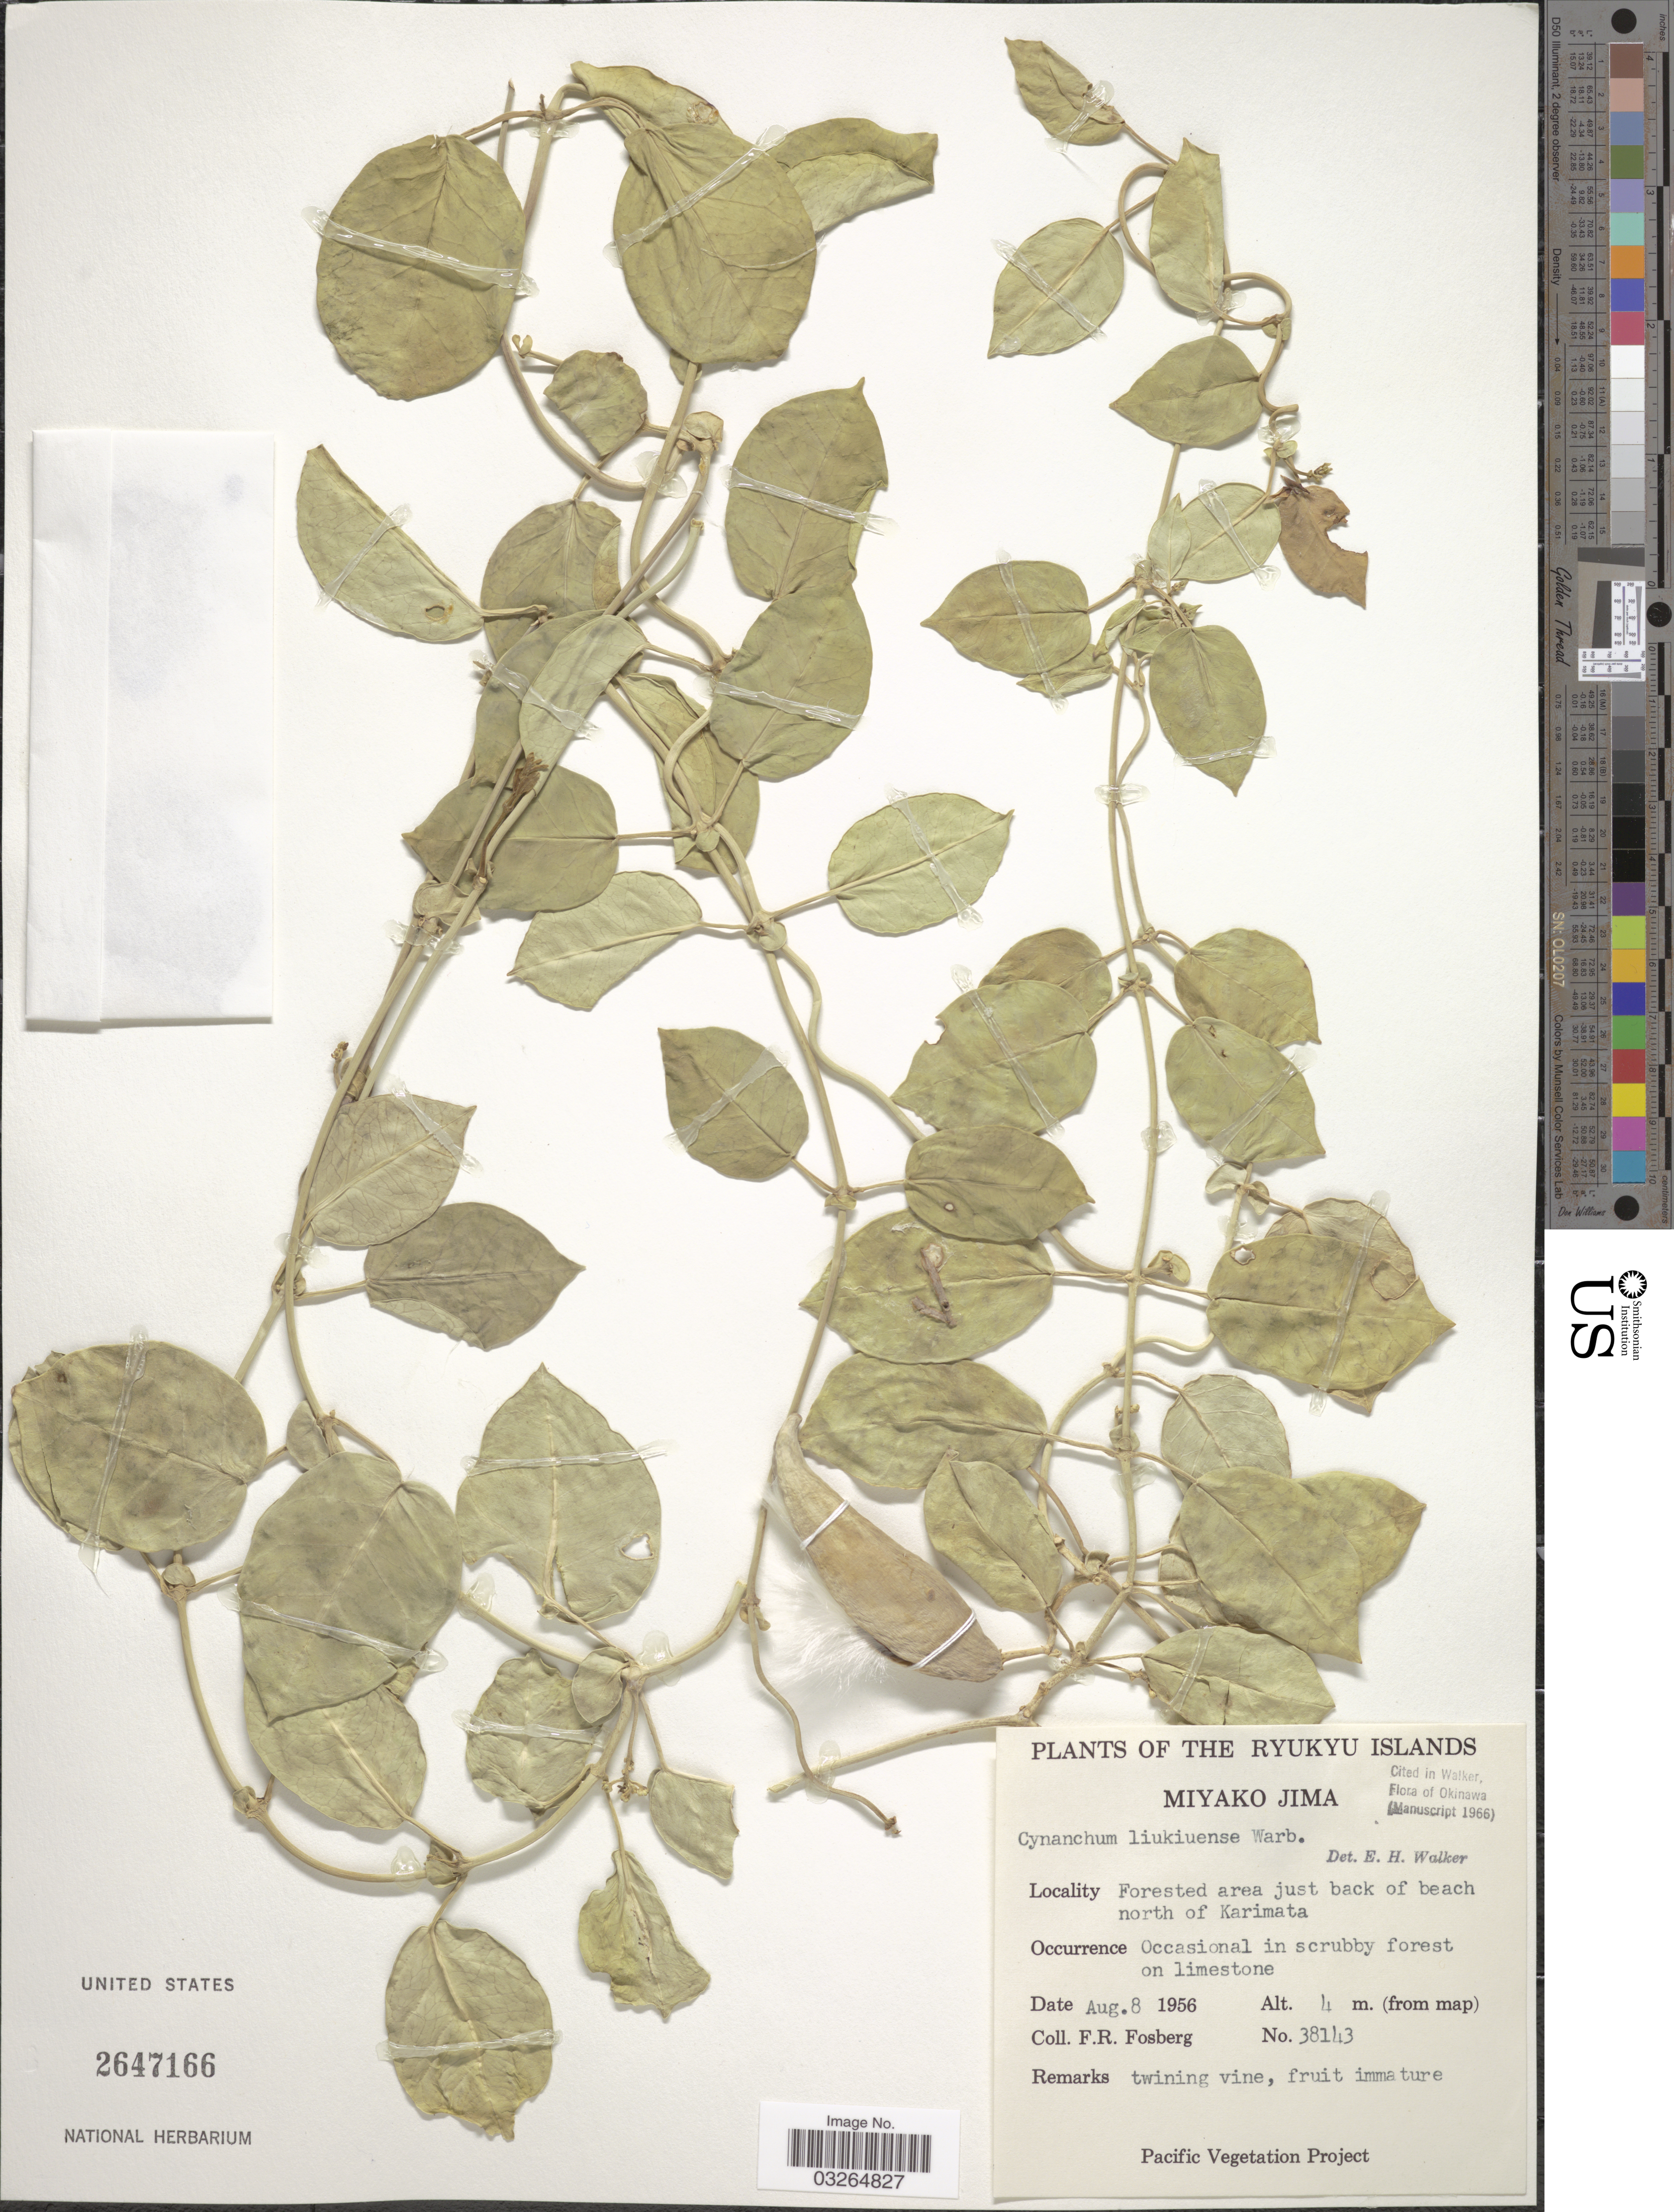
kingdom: Plantae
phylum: Tracheophyta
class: Magnoliopsida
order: Gentianales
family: Apocynaceae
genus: Cynanchum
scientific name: Cynanchum liukiuense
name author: Warb.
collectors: F. R. Fosberg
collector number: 38143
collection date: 1956-08-08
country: Japan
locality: Ryukyu Islands. Miyako Jima. Forested area just back of beach north of Karimata.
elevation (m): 4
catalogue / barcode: US 2647166